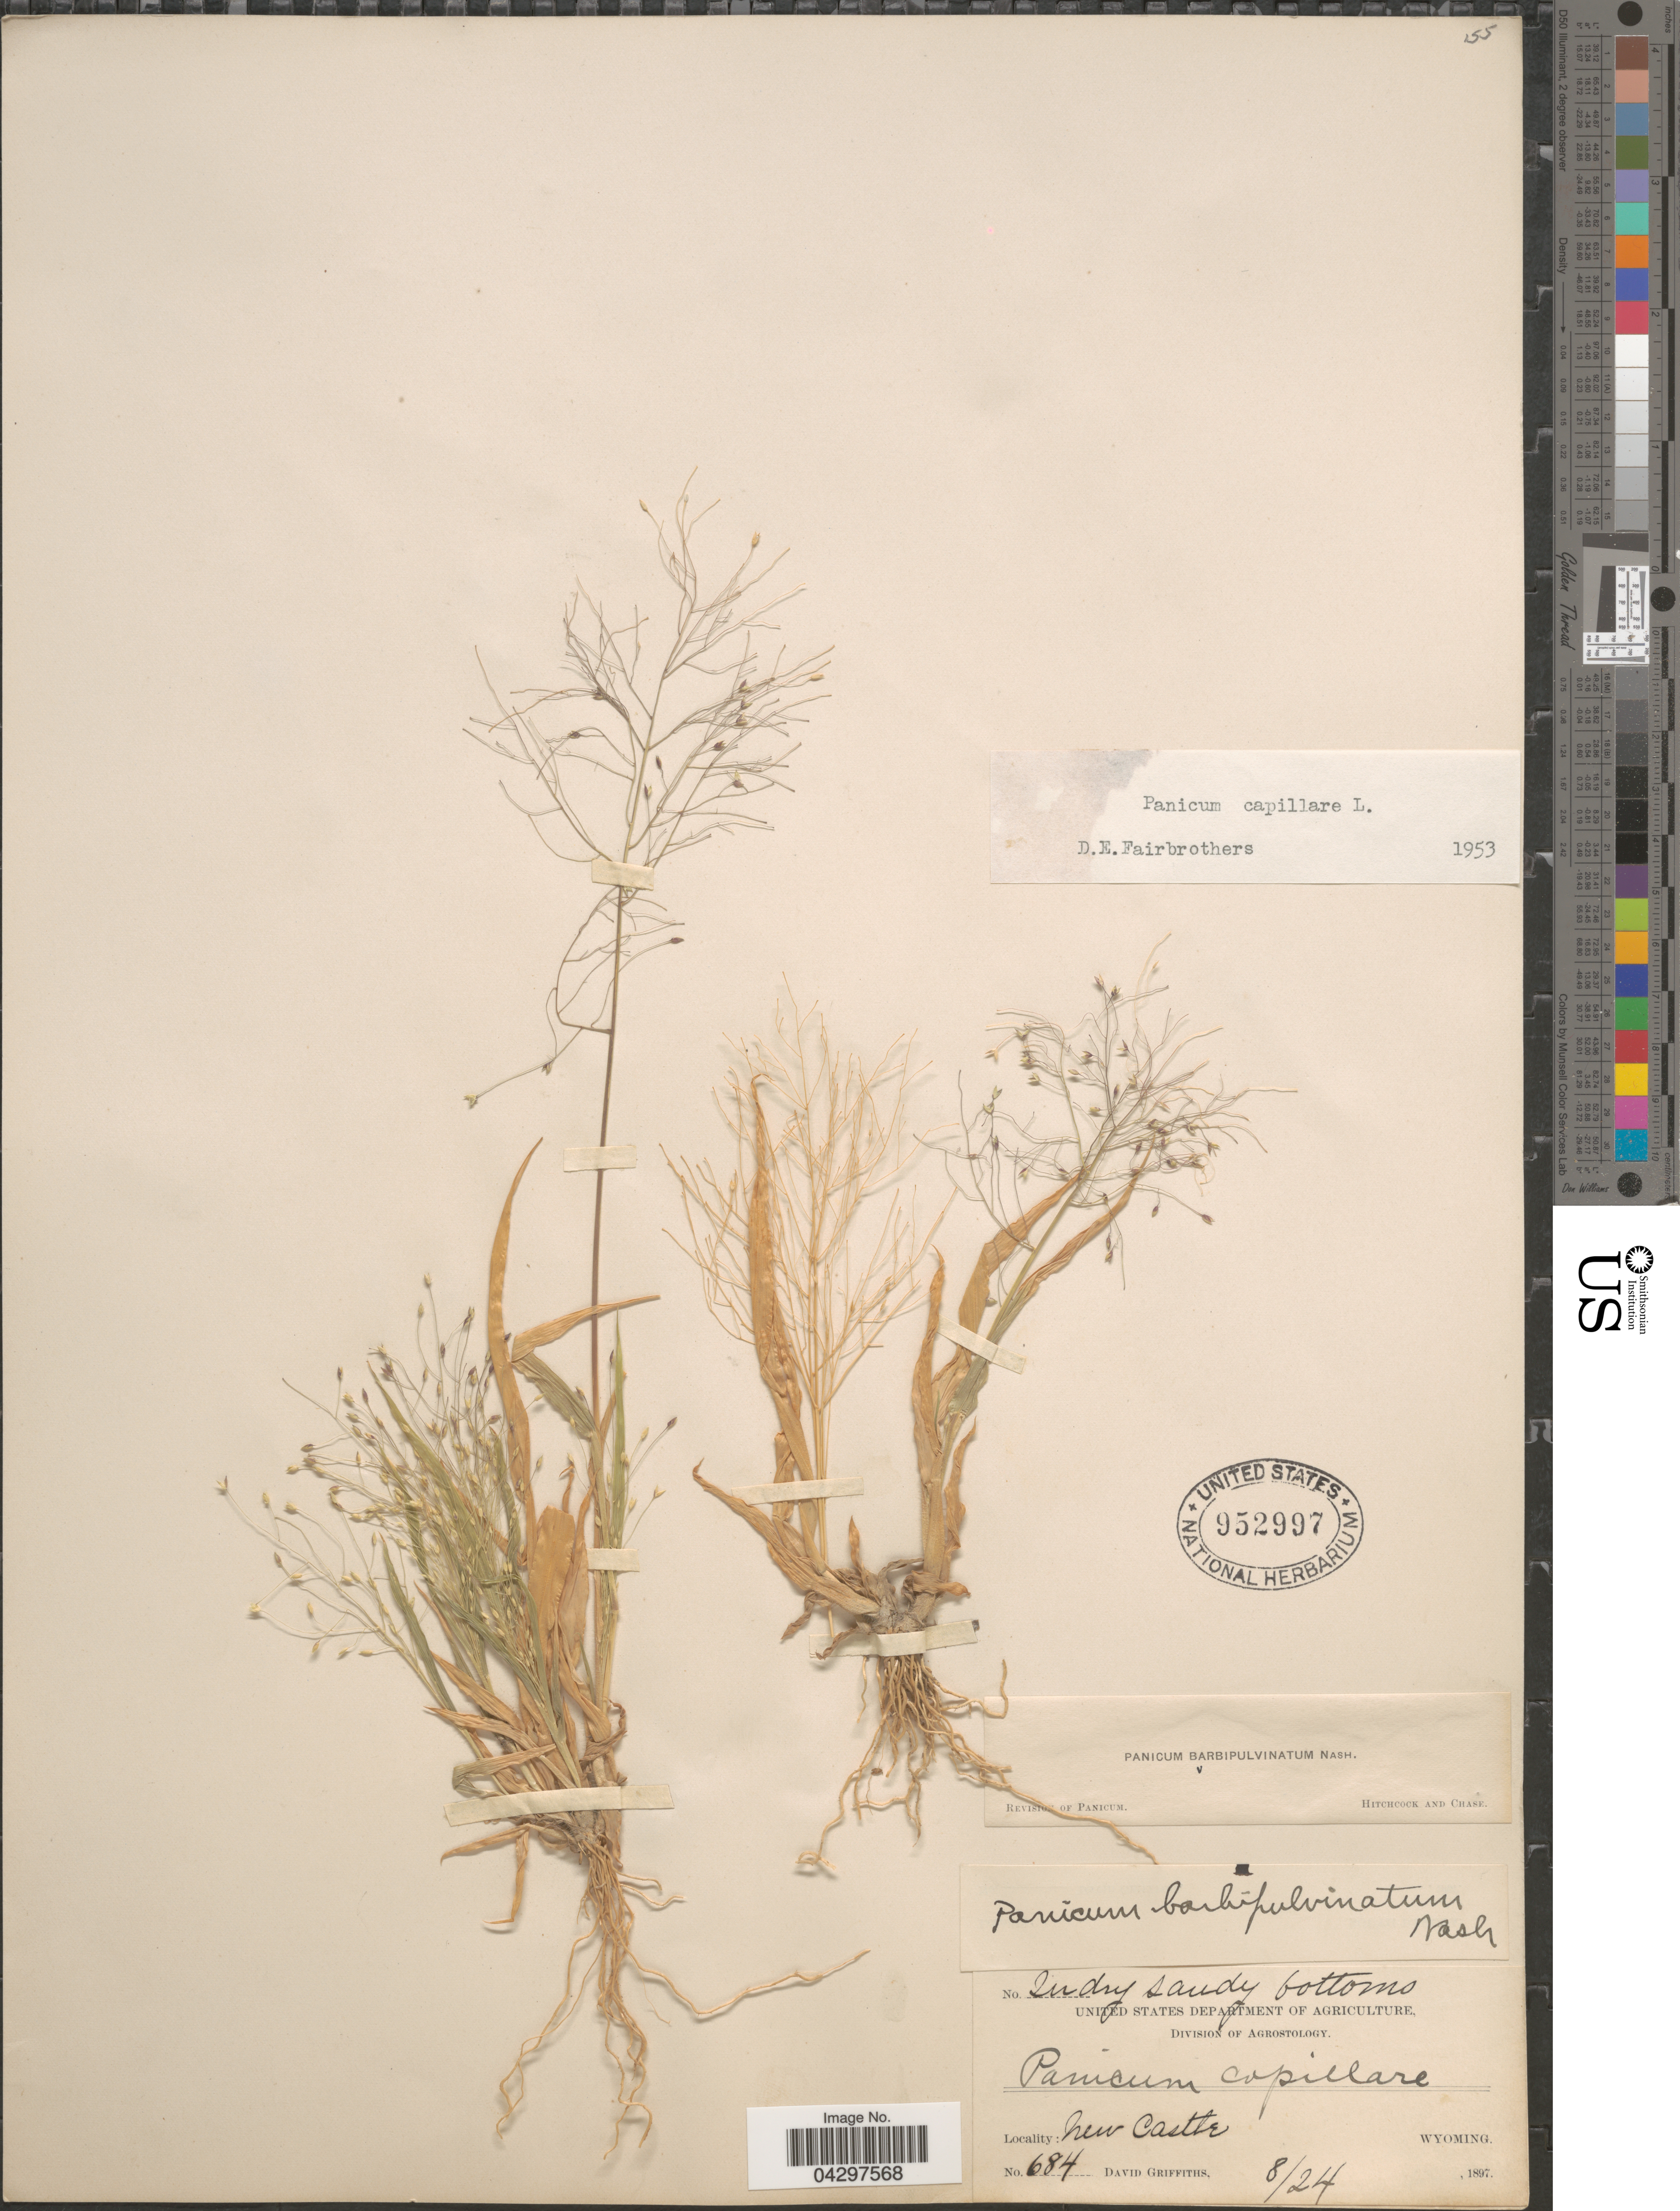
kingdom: Plantae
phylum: Tracheophyta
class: Liliopsida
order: Poales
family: Poaceae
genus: Panicum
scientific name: Panicum capillare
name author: L.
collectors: D. Griffiths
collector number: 684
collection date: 1897-08-24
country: United States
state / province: Wyoming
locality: New Castle.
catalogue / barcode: US 952997